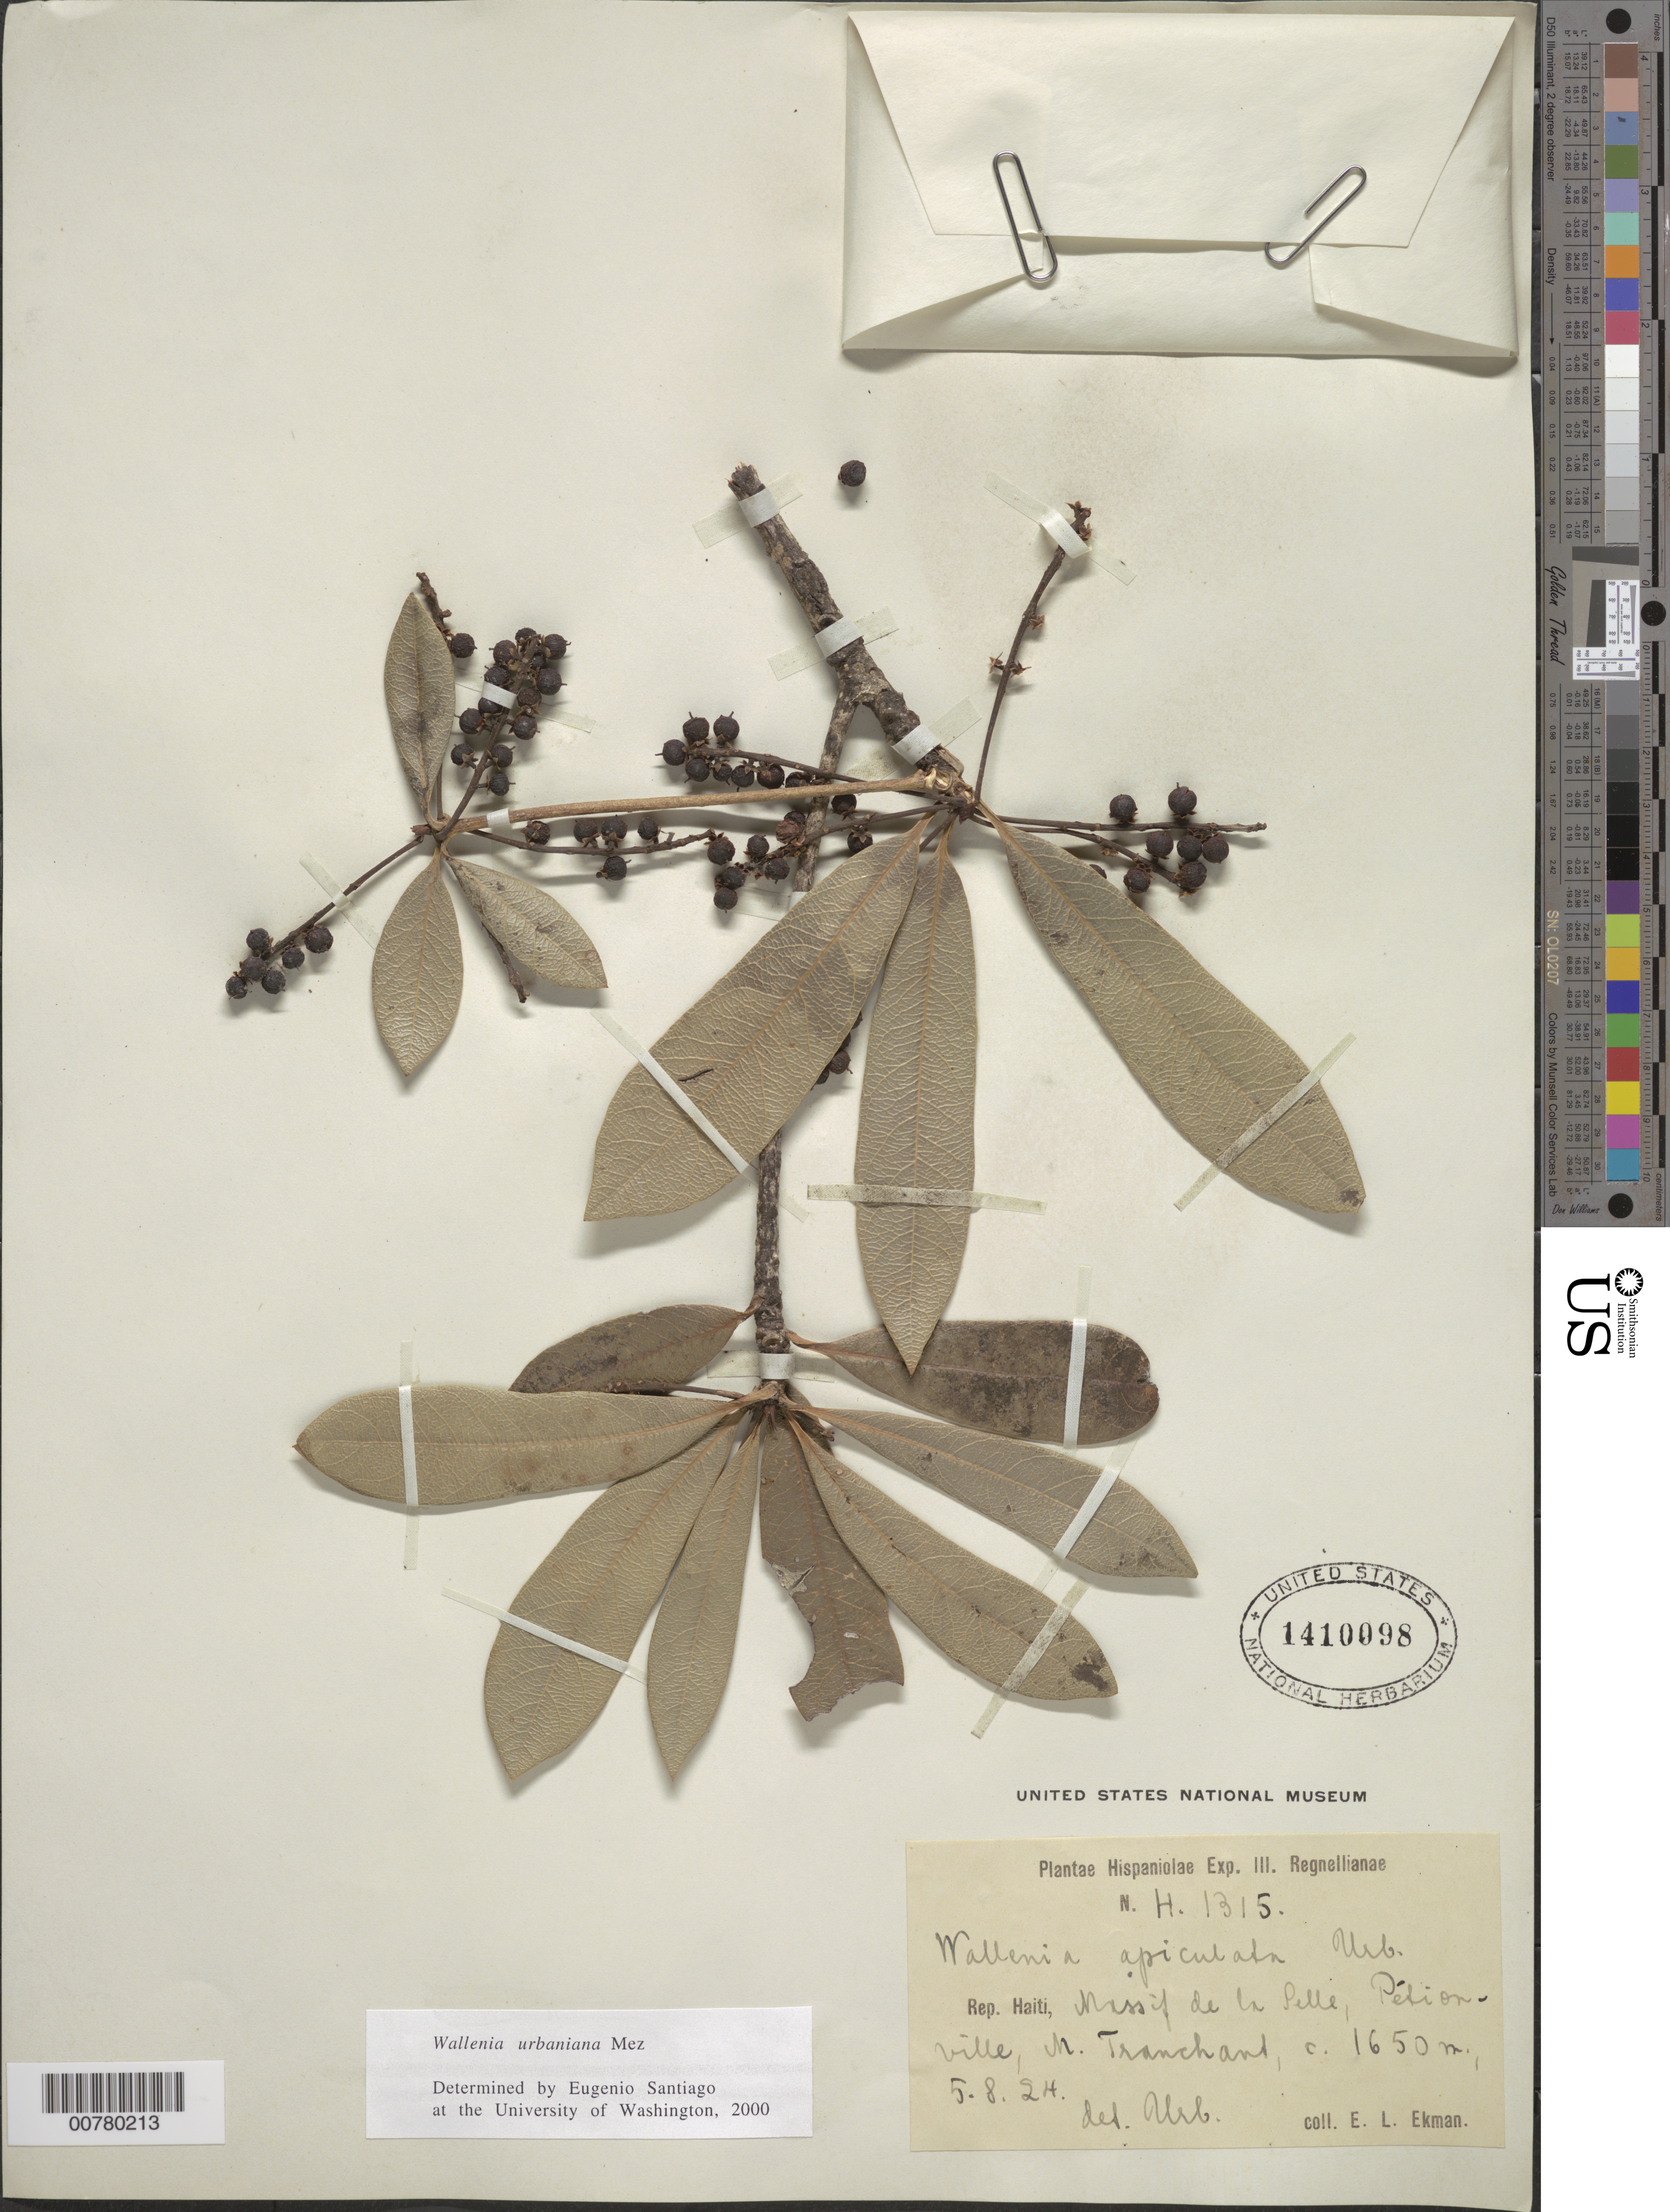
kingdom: Plantae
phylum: Tracheophyta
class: Magnoliopsida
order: Ericales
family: Primulaceae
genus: Wallenia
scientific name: Wallenia urbaniana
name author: Mez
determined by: Santiago, E.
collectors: E. L. Ekman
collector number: H 1315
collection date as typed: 05 Aug 1924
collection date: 1924-08-05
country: Haiti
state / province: Ouest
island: Hispaniola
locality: Massif de la Selle, Pétionville, M. Tranchant.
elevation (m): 1650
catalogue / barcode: US 1410098